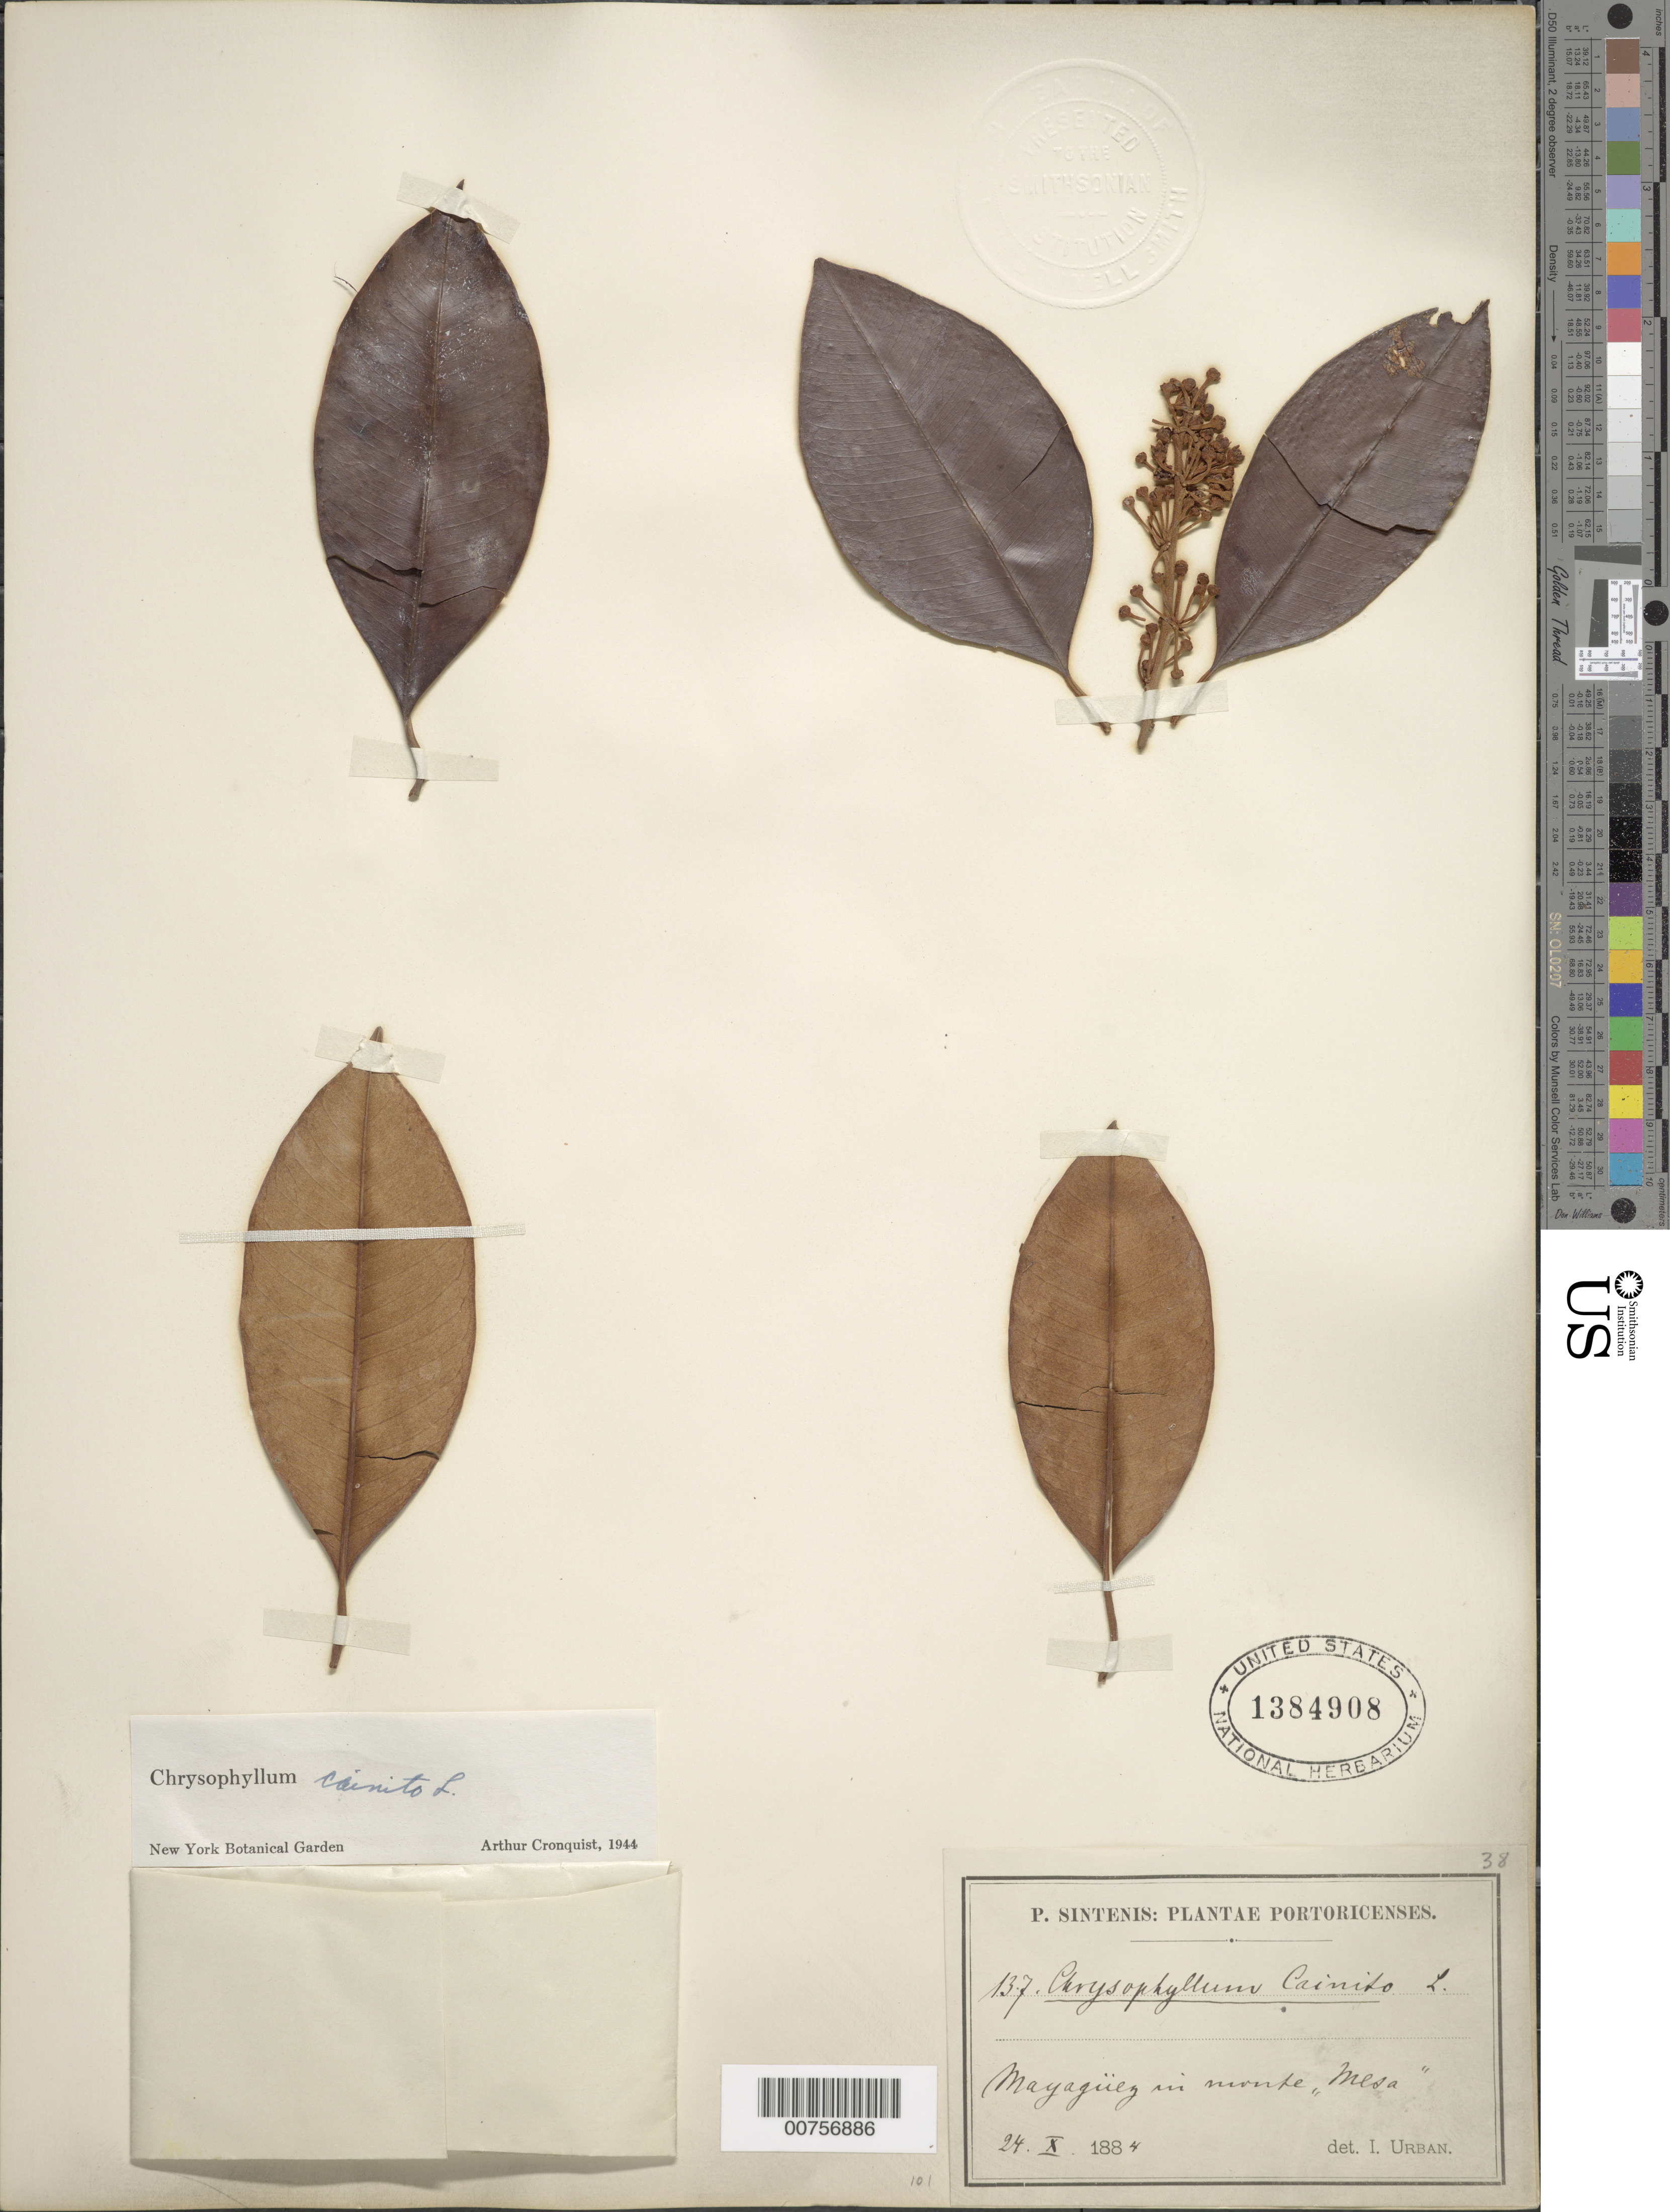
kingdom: Plantae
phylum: Tracheophyta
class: Magnoliopsida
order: Ericales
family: Sapotaceae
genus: Chrysophyllum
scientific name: Chrysophyllum cainito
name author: L.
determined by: Cronquist, A. J.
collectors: P. Sintenis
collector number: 137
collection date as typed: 24 Oct 1884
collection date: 1884-10-24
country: Puerto Rico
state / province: Mayagüez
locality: Mayaguez in monte "Mesa"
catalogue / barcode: US 1384908